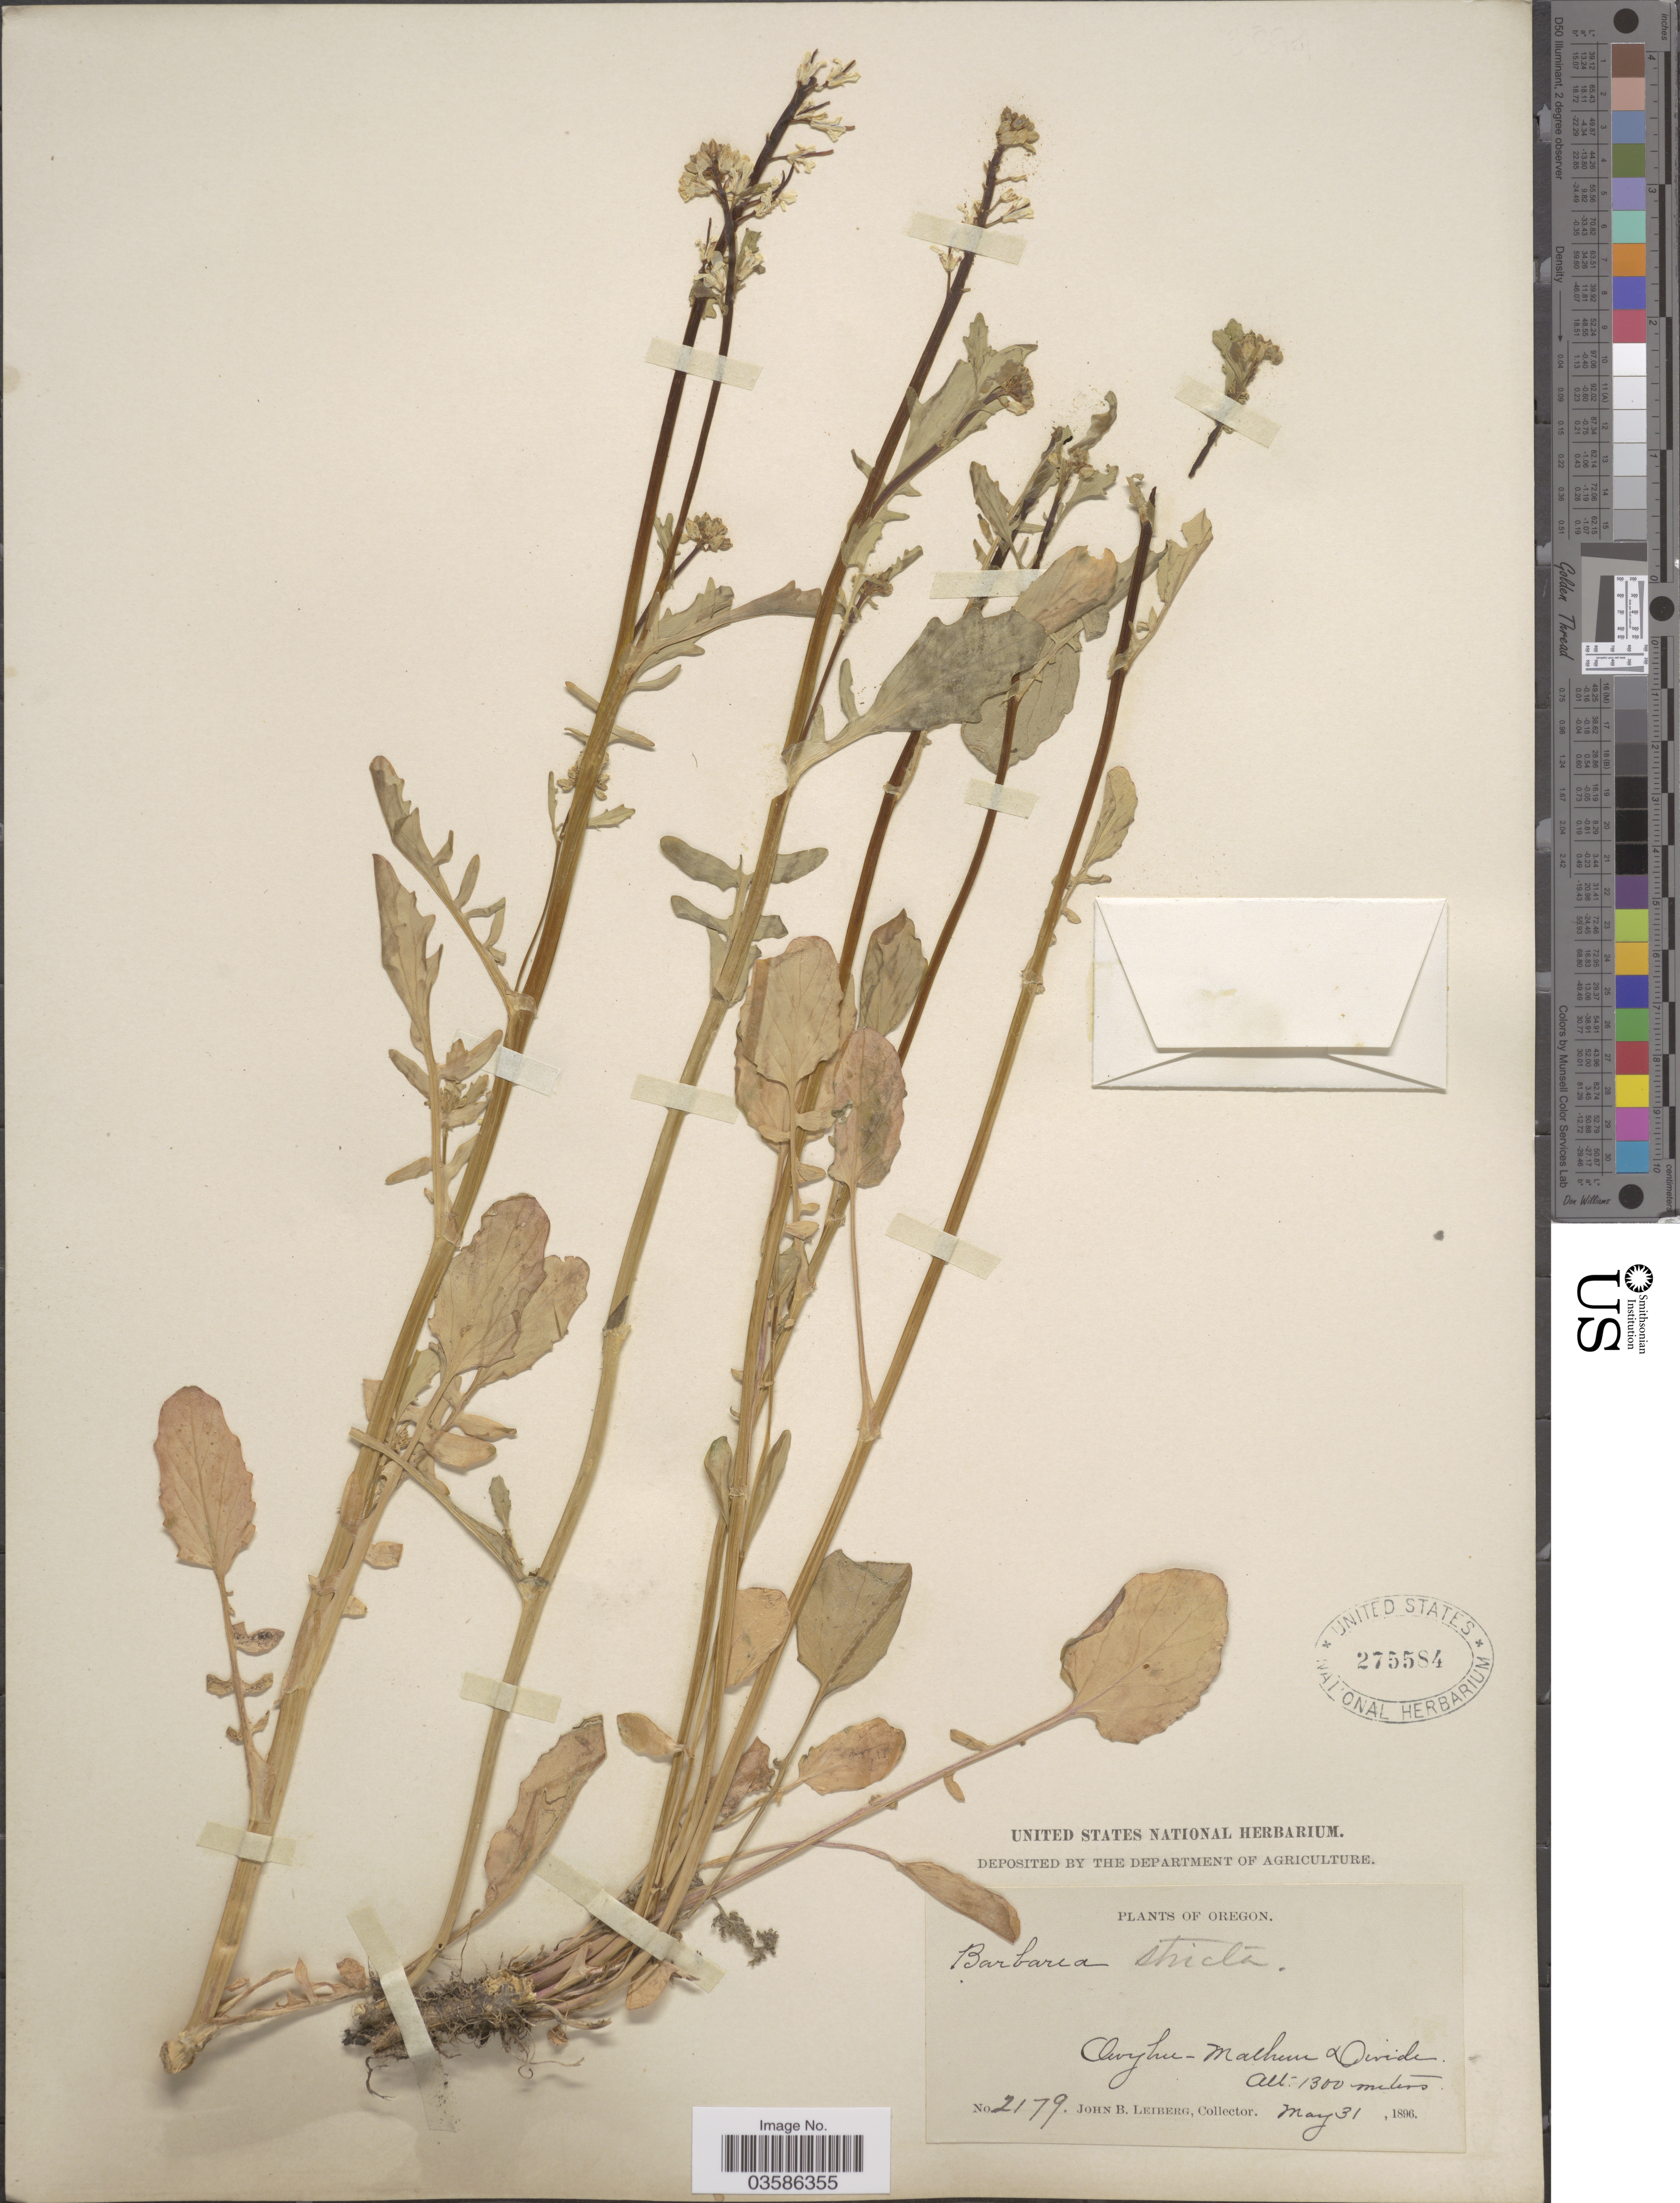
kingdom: Plantae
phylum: Tracheophyta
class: Magnoliopsida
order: Brassicales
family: Brassicaceae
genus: Barbarea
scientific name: Barbarea orthoceras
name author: Ledeb.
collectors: J. B. Leiberg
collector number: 2179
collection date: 1896-05-31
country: United States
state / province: Oregon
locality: Owyhee Malheur Divide.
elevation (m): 1300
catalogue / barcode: US 275584